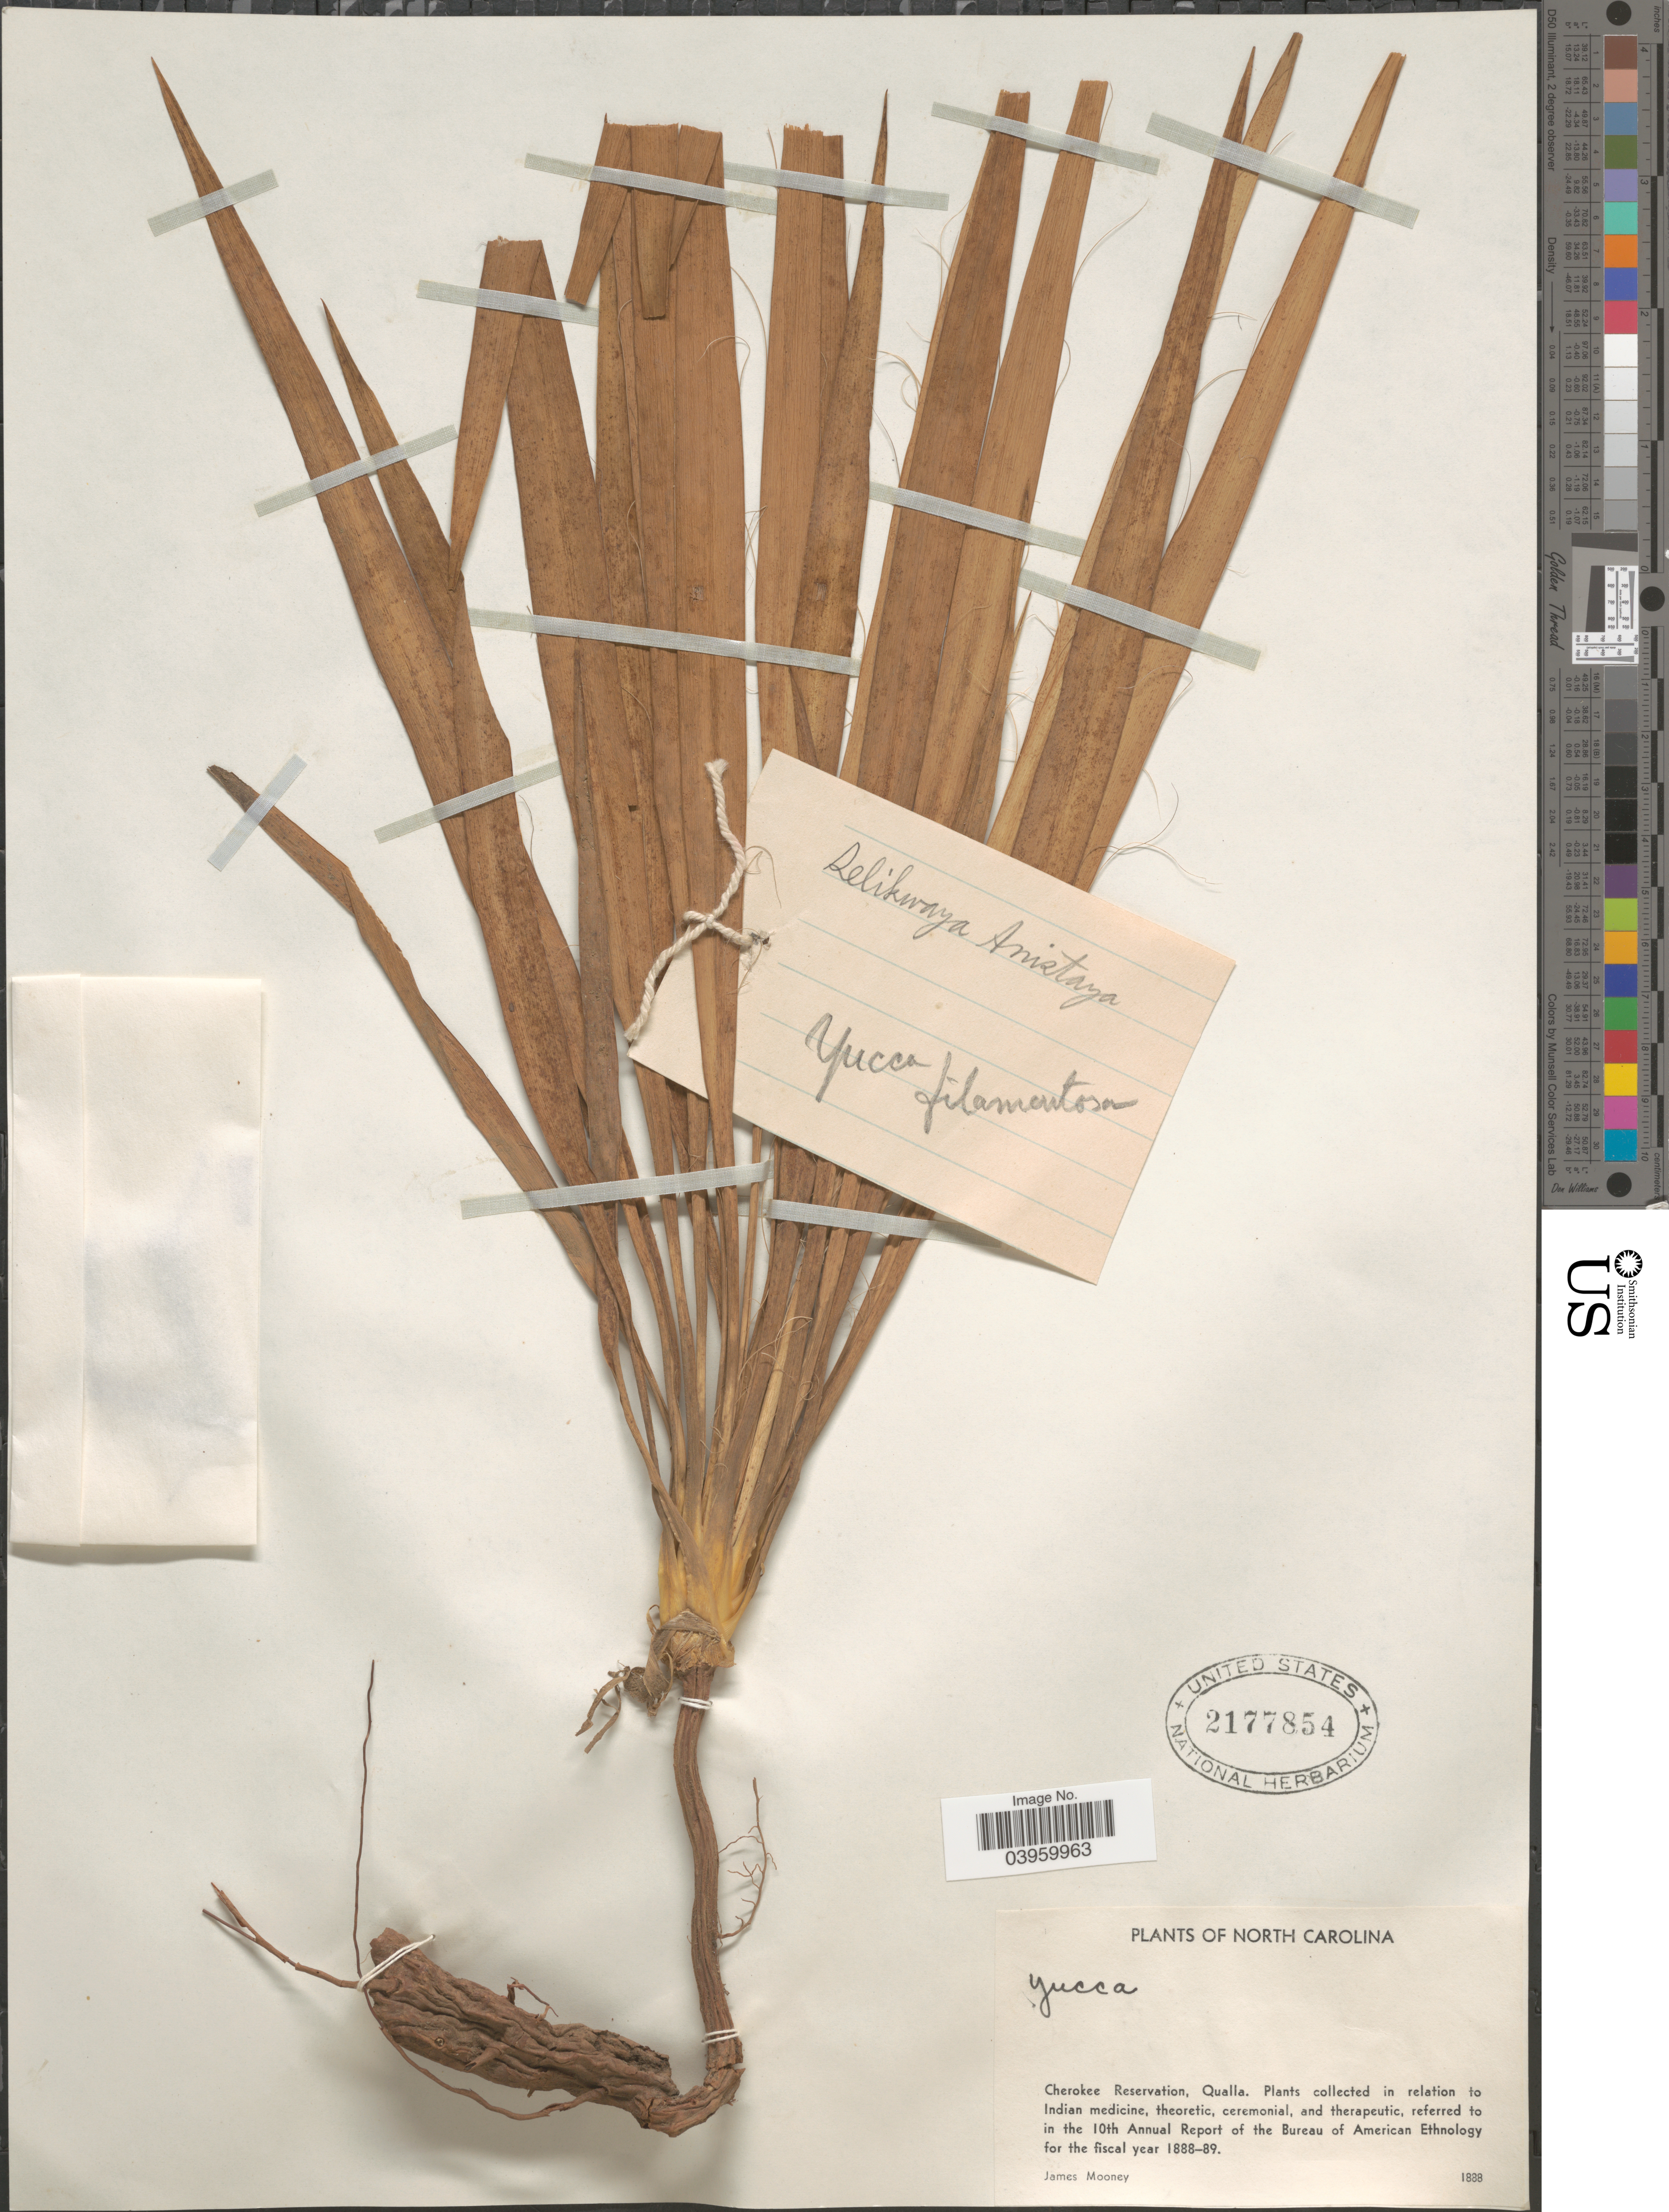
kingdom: Plantae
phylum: Tracheophyta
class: Liliopsida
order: Asparagales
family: Asparagaceae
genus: Yucca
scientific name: Yucca filamentosa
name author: L.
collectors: J. Mooney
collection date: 1888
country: United States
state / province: North Carolina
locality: Cherokee Reservation, Qualla.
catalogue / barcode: US 2177854